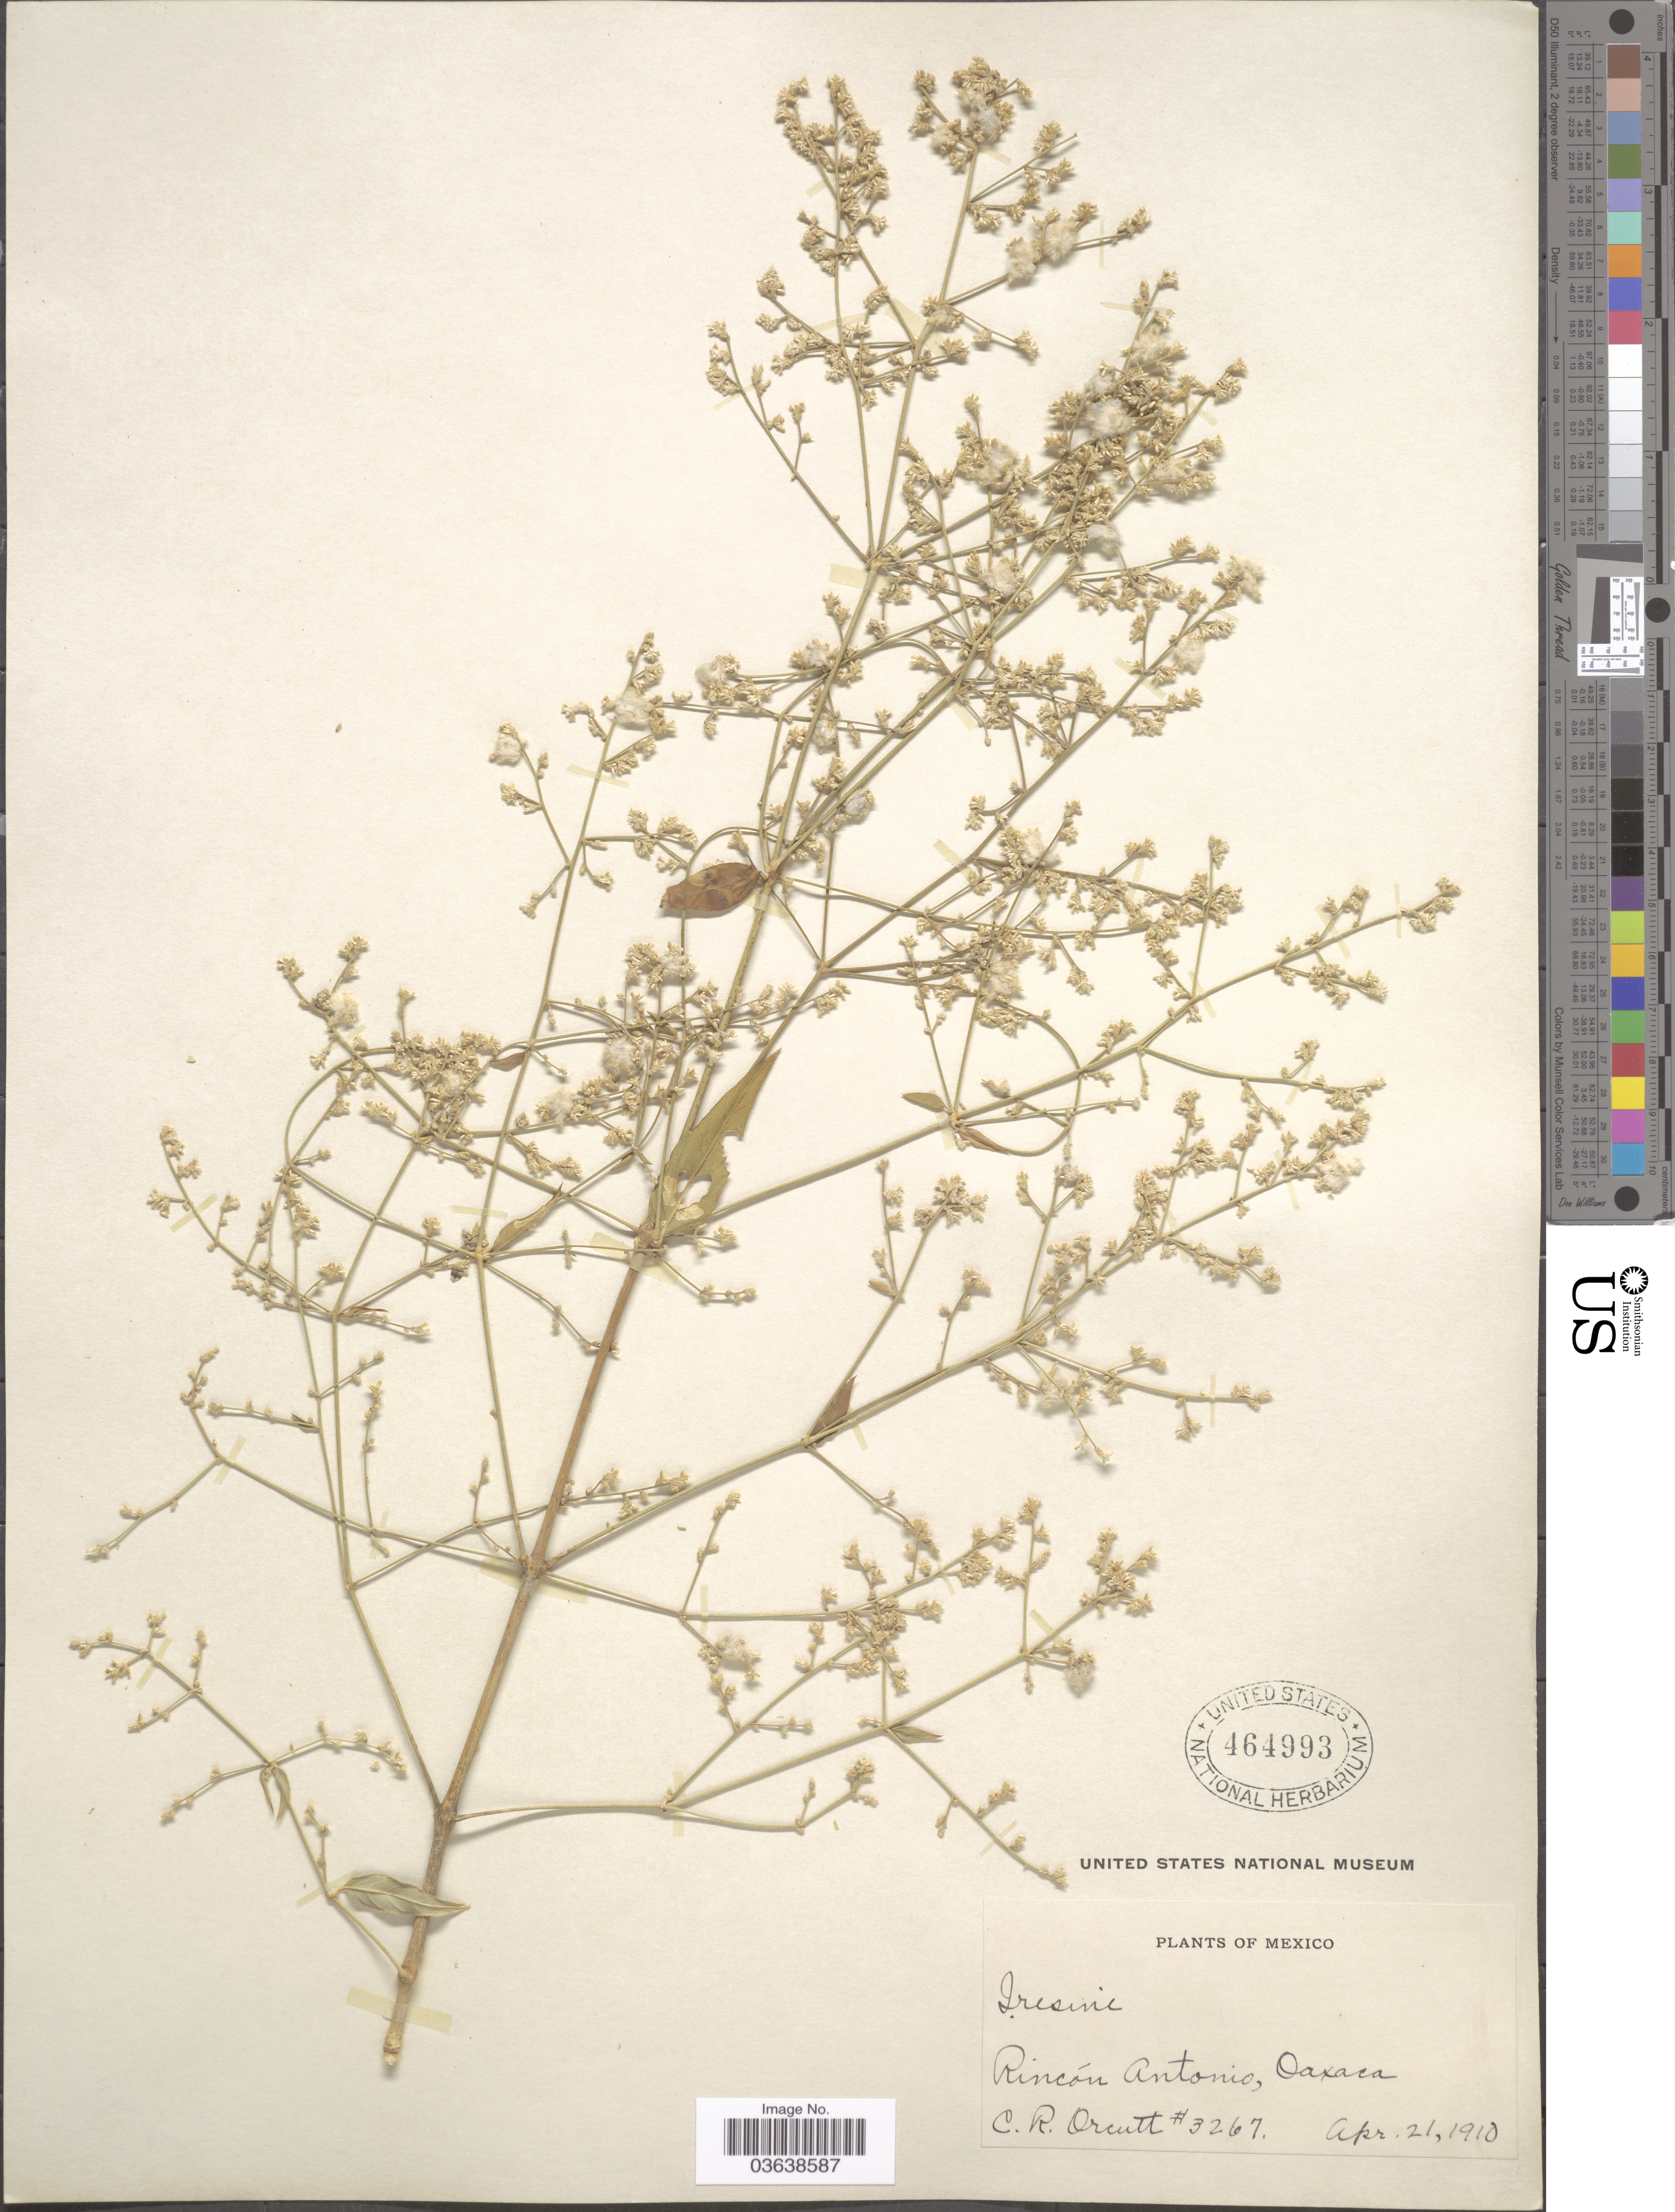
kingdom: Plantae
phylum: Tracheophyta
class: Magnoliopsida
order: Caryophyllales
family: Amaranthaceae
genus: Iresine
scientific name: Iresine calea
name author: (Ibáñez) Standl.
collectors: C. R. Orcutt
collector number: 3267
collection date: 1910-04-21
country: Mexico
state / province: Oaxaca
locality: Rincón Antonio.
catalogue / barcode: US 464993